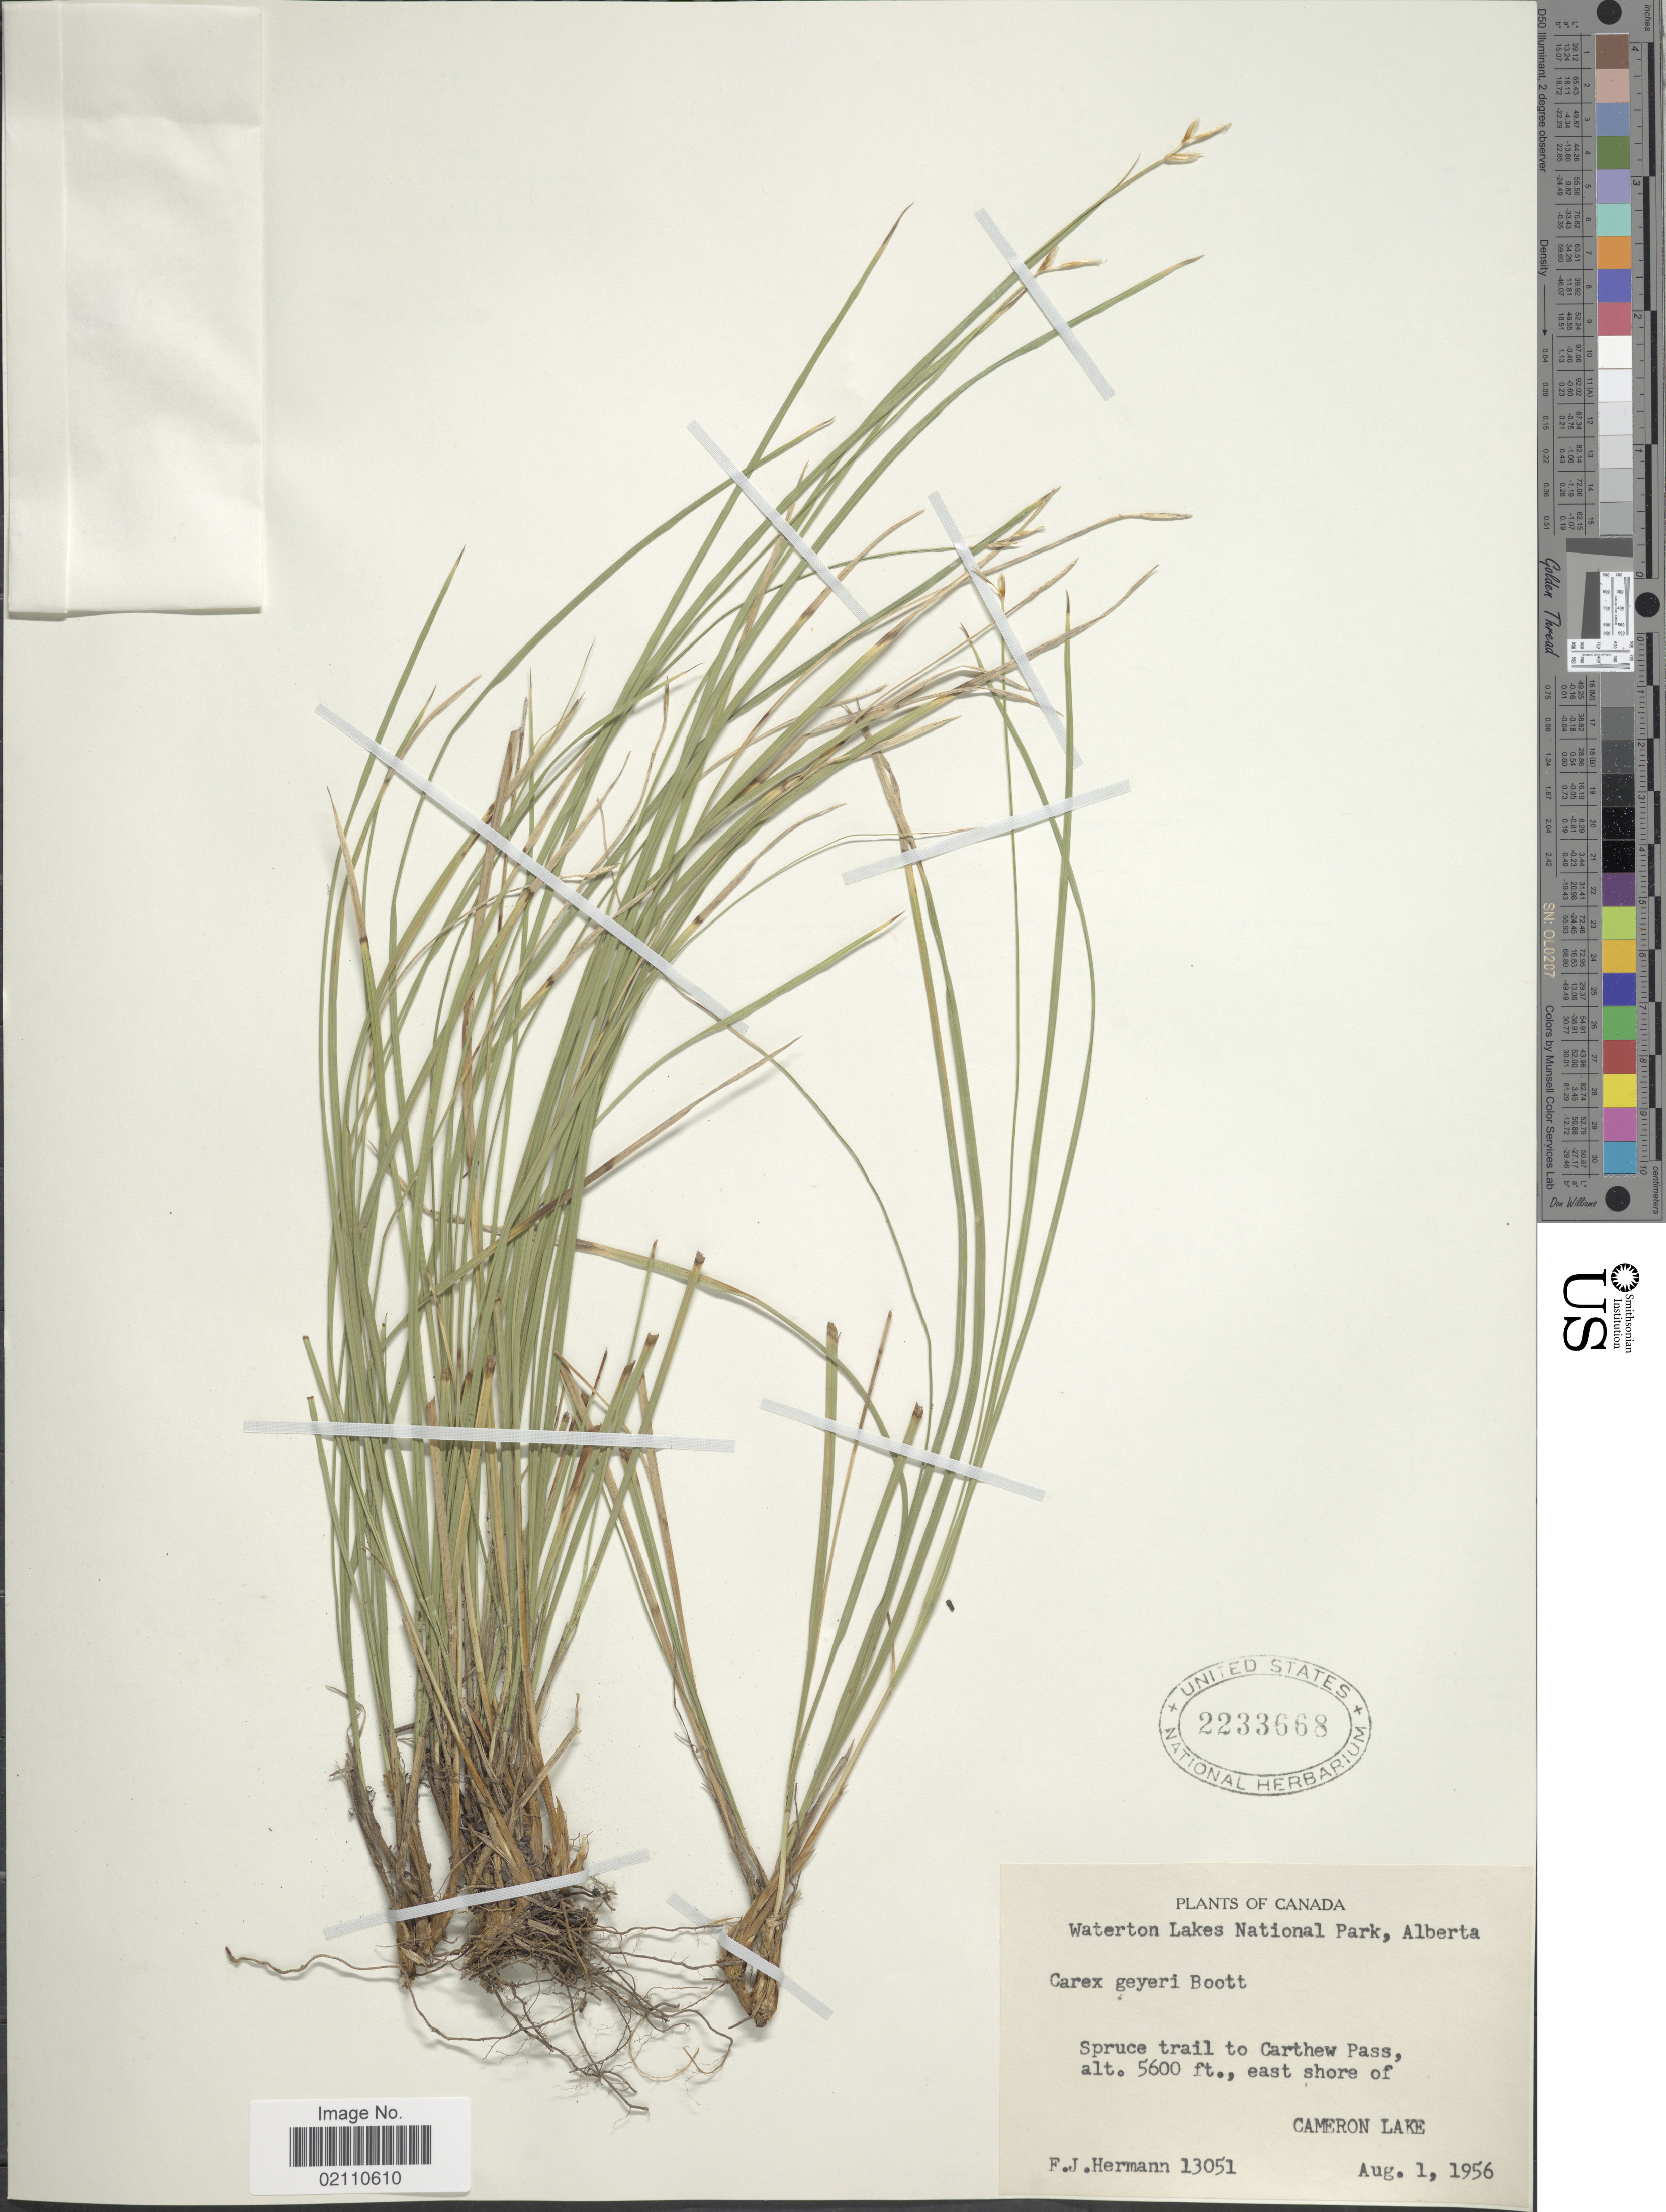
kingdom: Plantae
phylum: Tracheophyta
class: Liliopsida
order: Poales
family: Cyperaceae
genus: Carex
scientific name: Carex geyeri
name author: Boott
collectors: F. J. Hermann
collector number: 13051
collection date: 1956-08-01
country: Canada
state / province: Alberta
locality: Waterton Lakes National Park, Spruce trail to Carthew Pass, east shore of Cameron Lake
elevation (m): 1707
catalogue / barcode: US 2233668